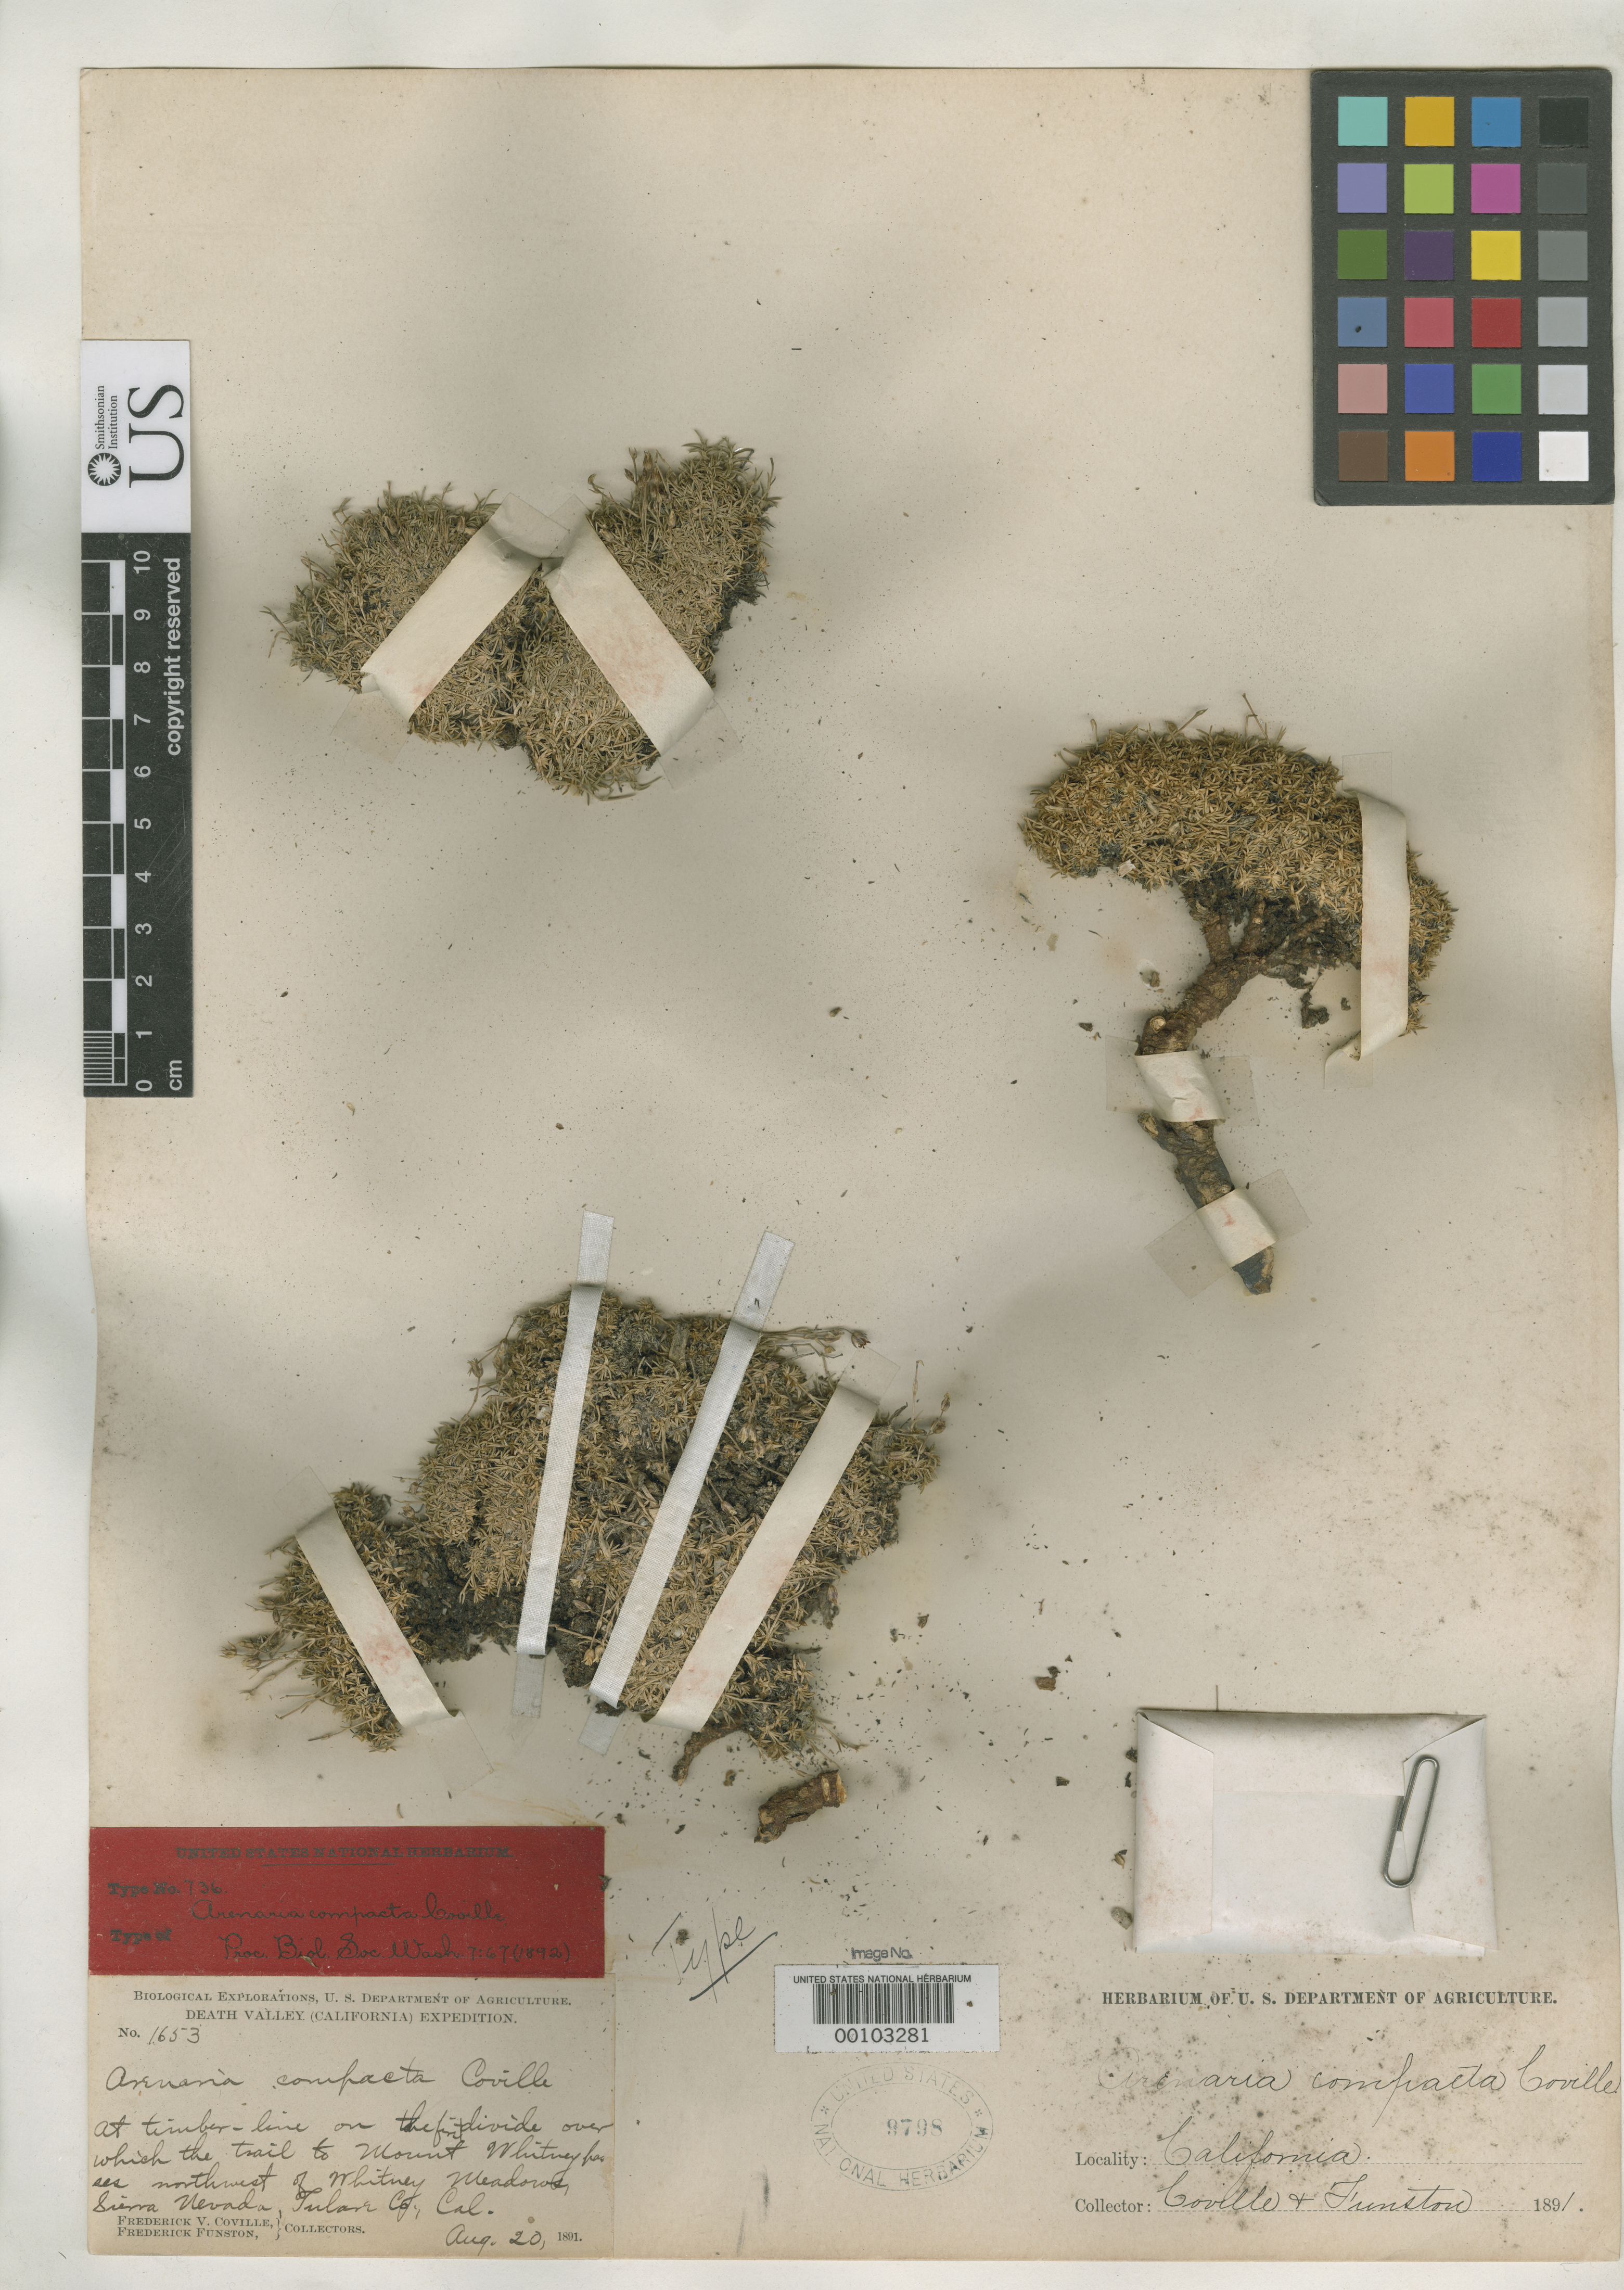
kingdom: Plantae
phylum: Tracheophyta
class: Magnoliopsida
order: Caryophyllales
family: Caryophyllaceae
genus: Arenaria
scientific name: Arenaria compacta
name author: Coville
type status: Holotype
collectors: F. V. Coville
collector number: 1653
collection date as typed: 20 Aug 1891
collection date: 1891-08-20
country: United States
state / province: California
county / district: Tulare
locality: Sierra Nevada Range, divide NW of Whitney Meadows.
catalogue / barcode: US 9798